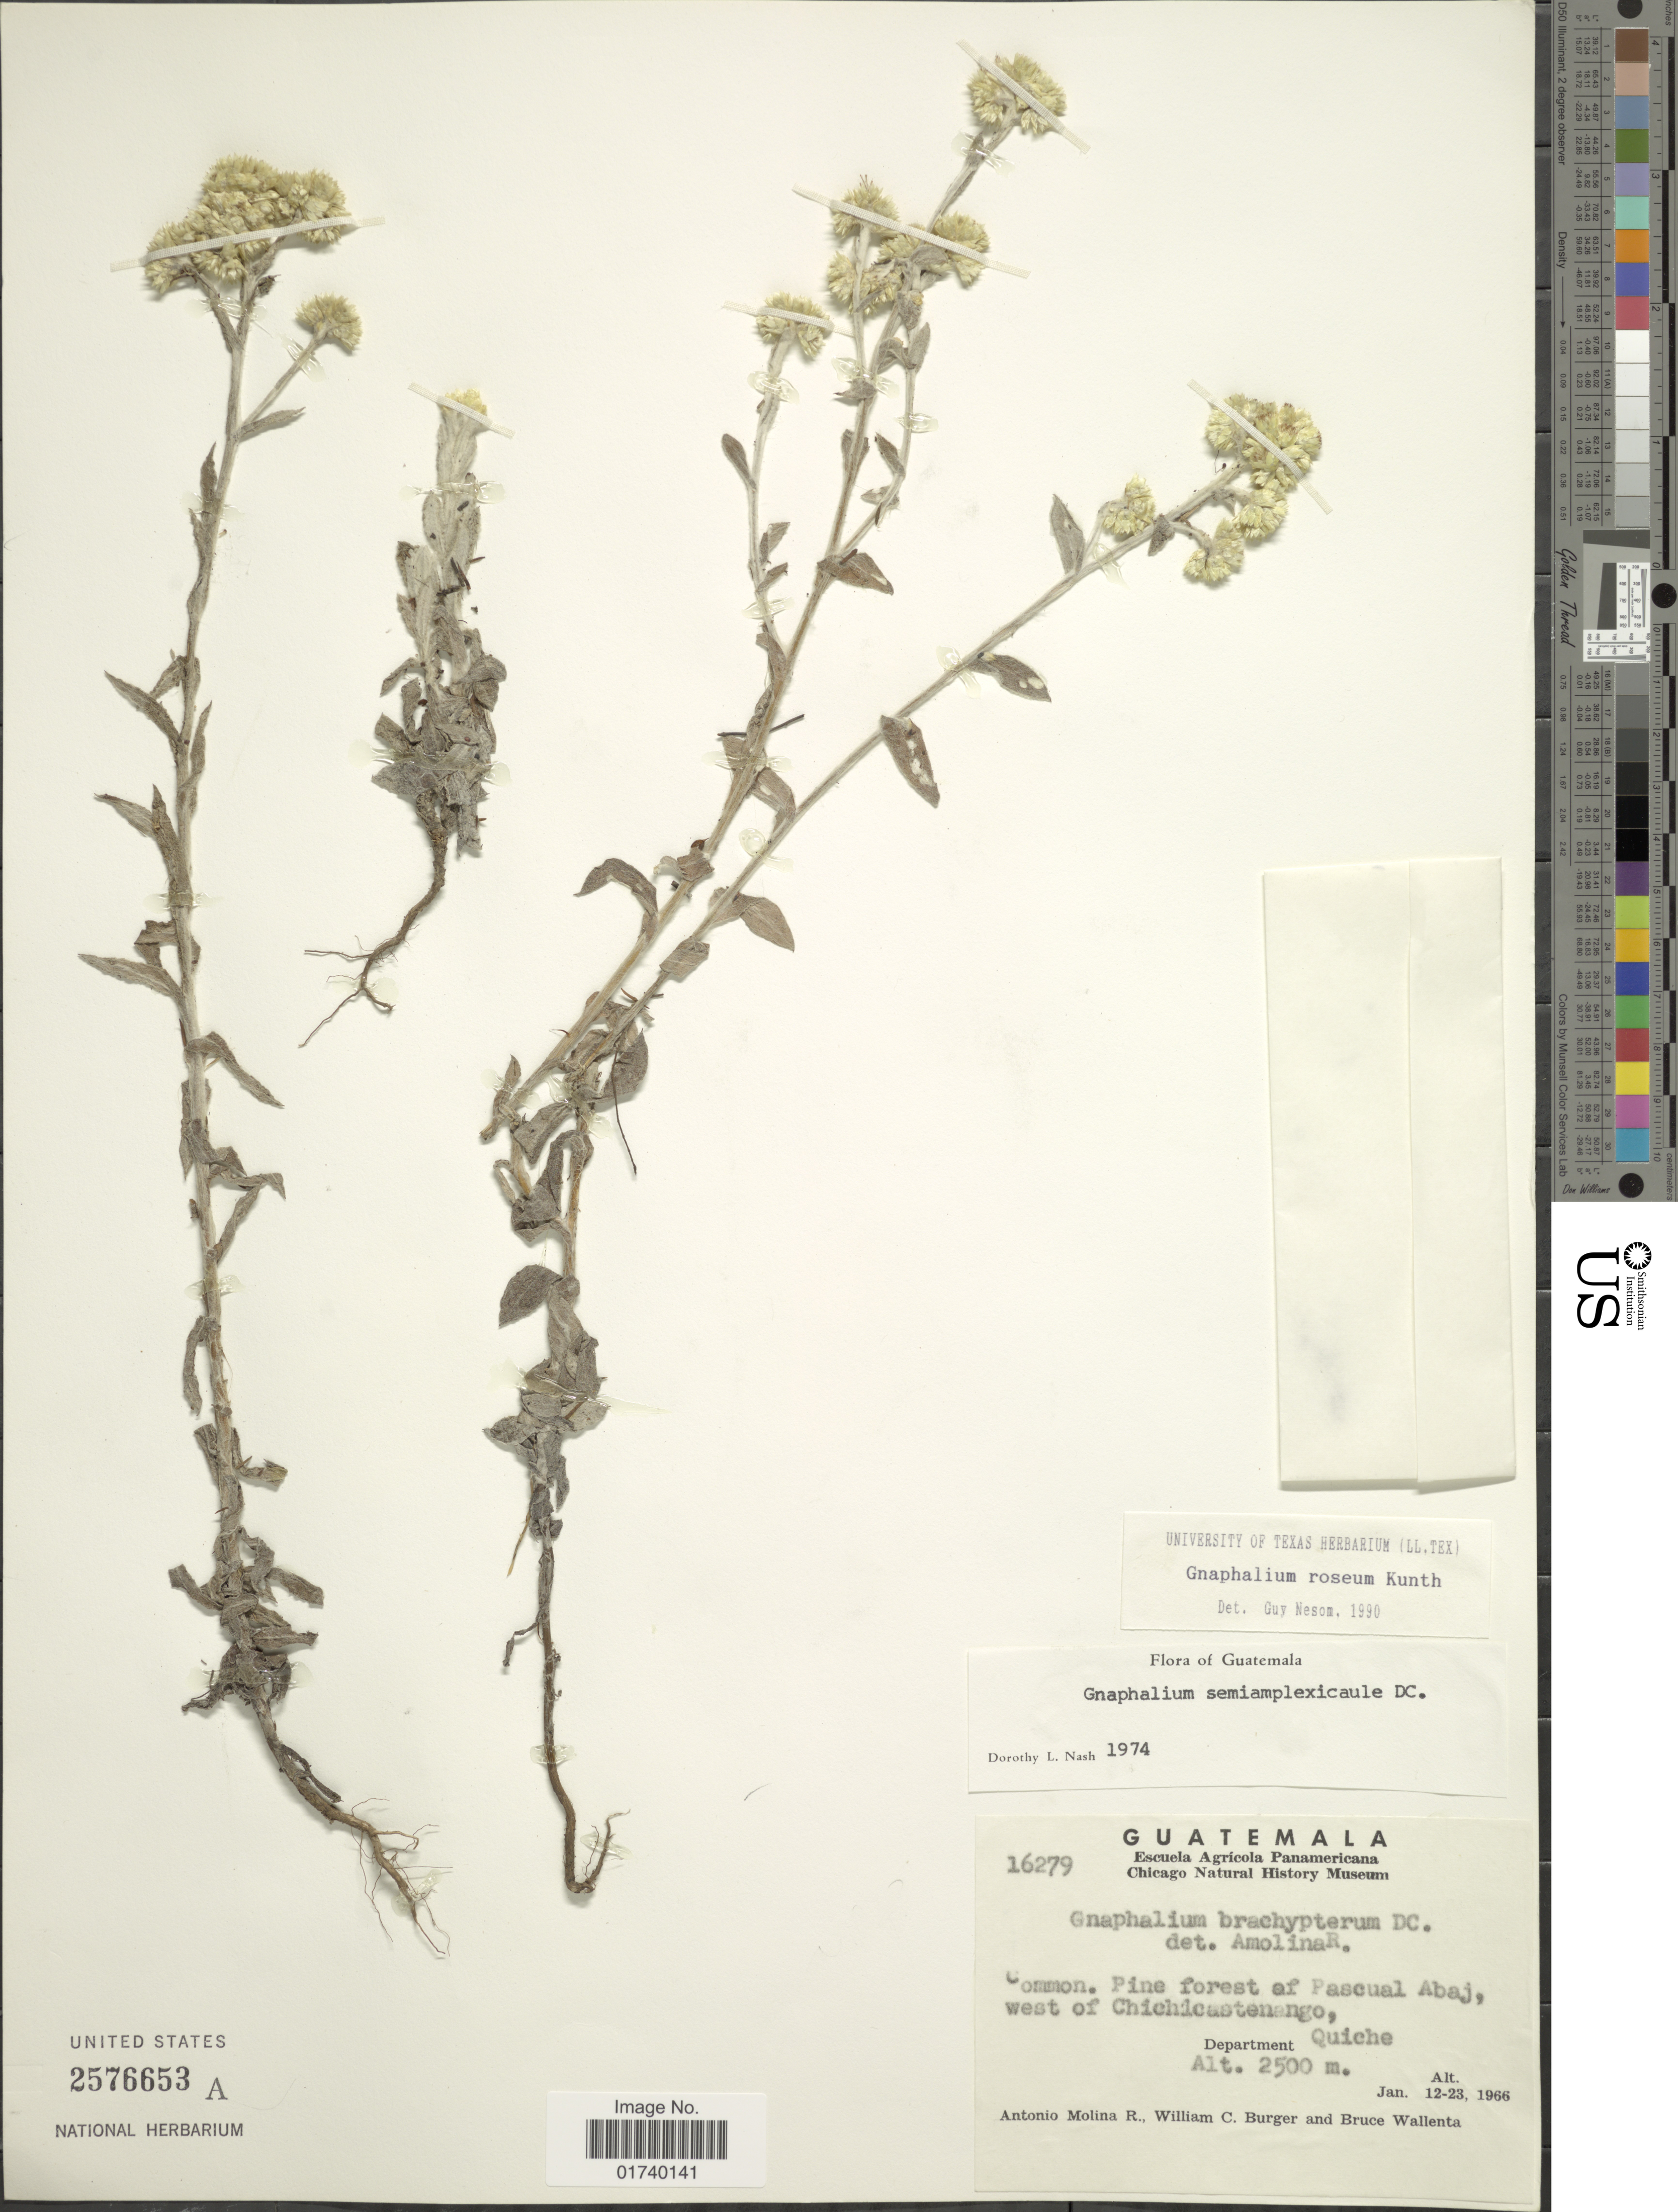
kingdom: Plantae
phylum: Tracheophyta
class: Magnoliopsida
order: Asterales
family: Asteraceae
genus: Pseudognaphalium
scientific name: Pseudognaphalium roseum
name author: (Kunth) Anderb.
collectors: A. Molina R., W. Burger & B. Wallenta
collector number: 16279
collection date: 1966-01-12/1966-01-23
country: Guatemala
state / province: El Quiché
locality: Common, Pine forest of Pascual abaj west of Chihicastenango, Depratement Quiche.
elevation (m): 2500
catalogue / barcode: US 2576653A